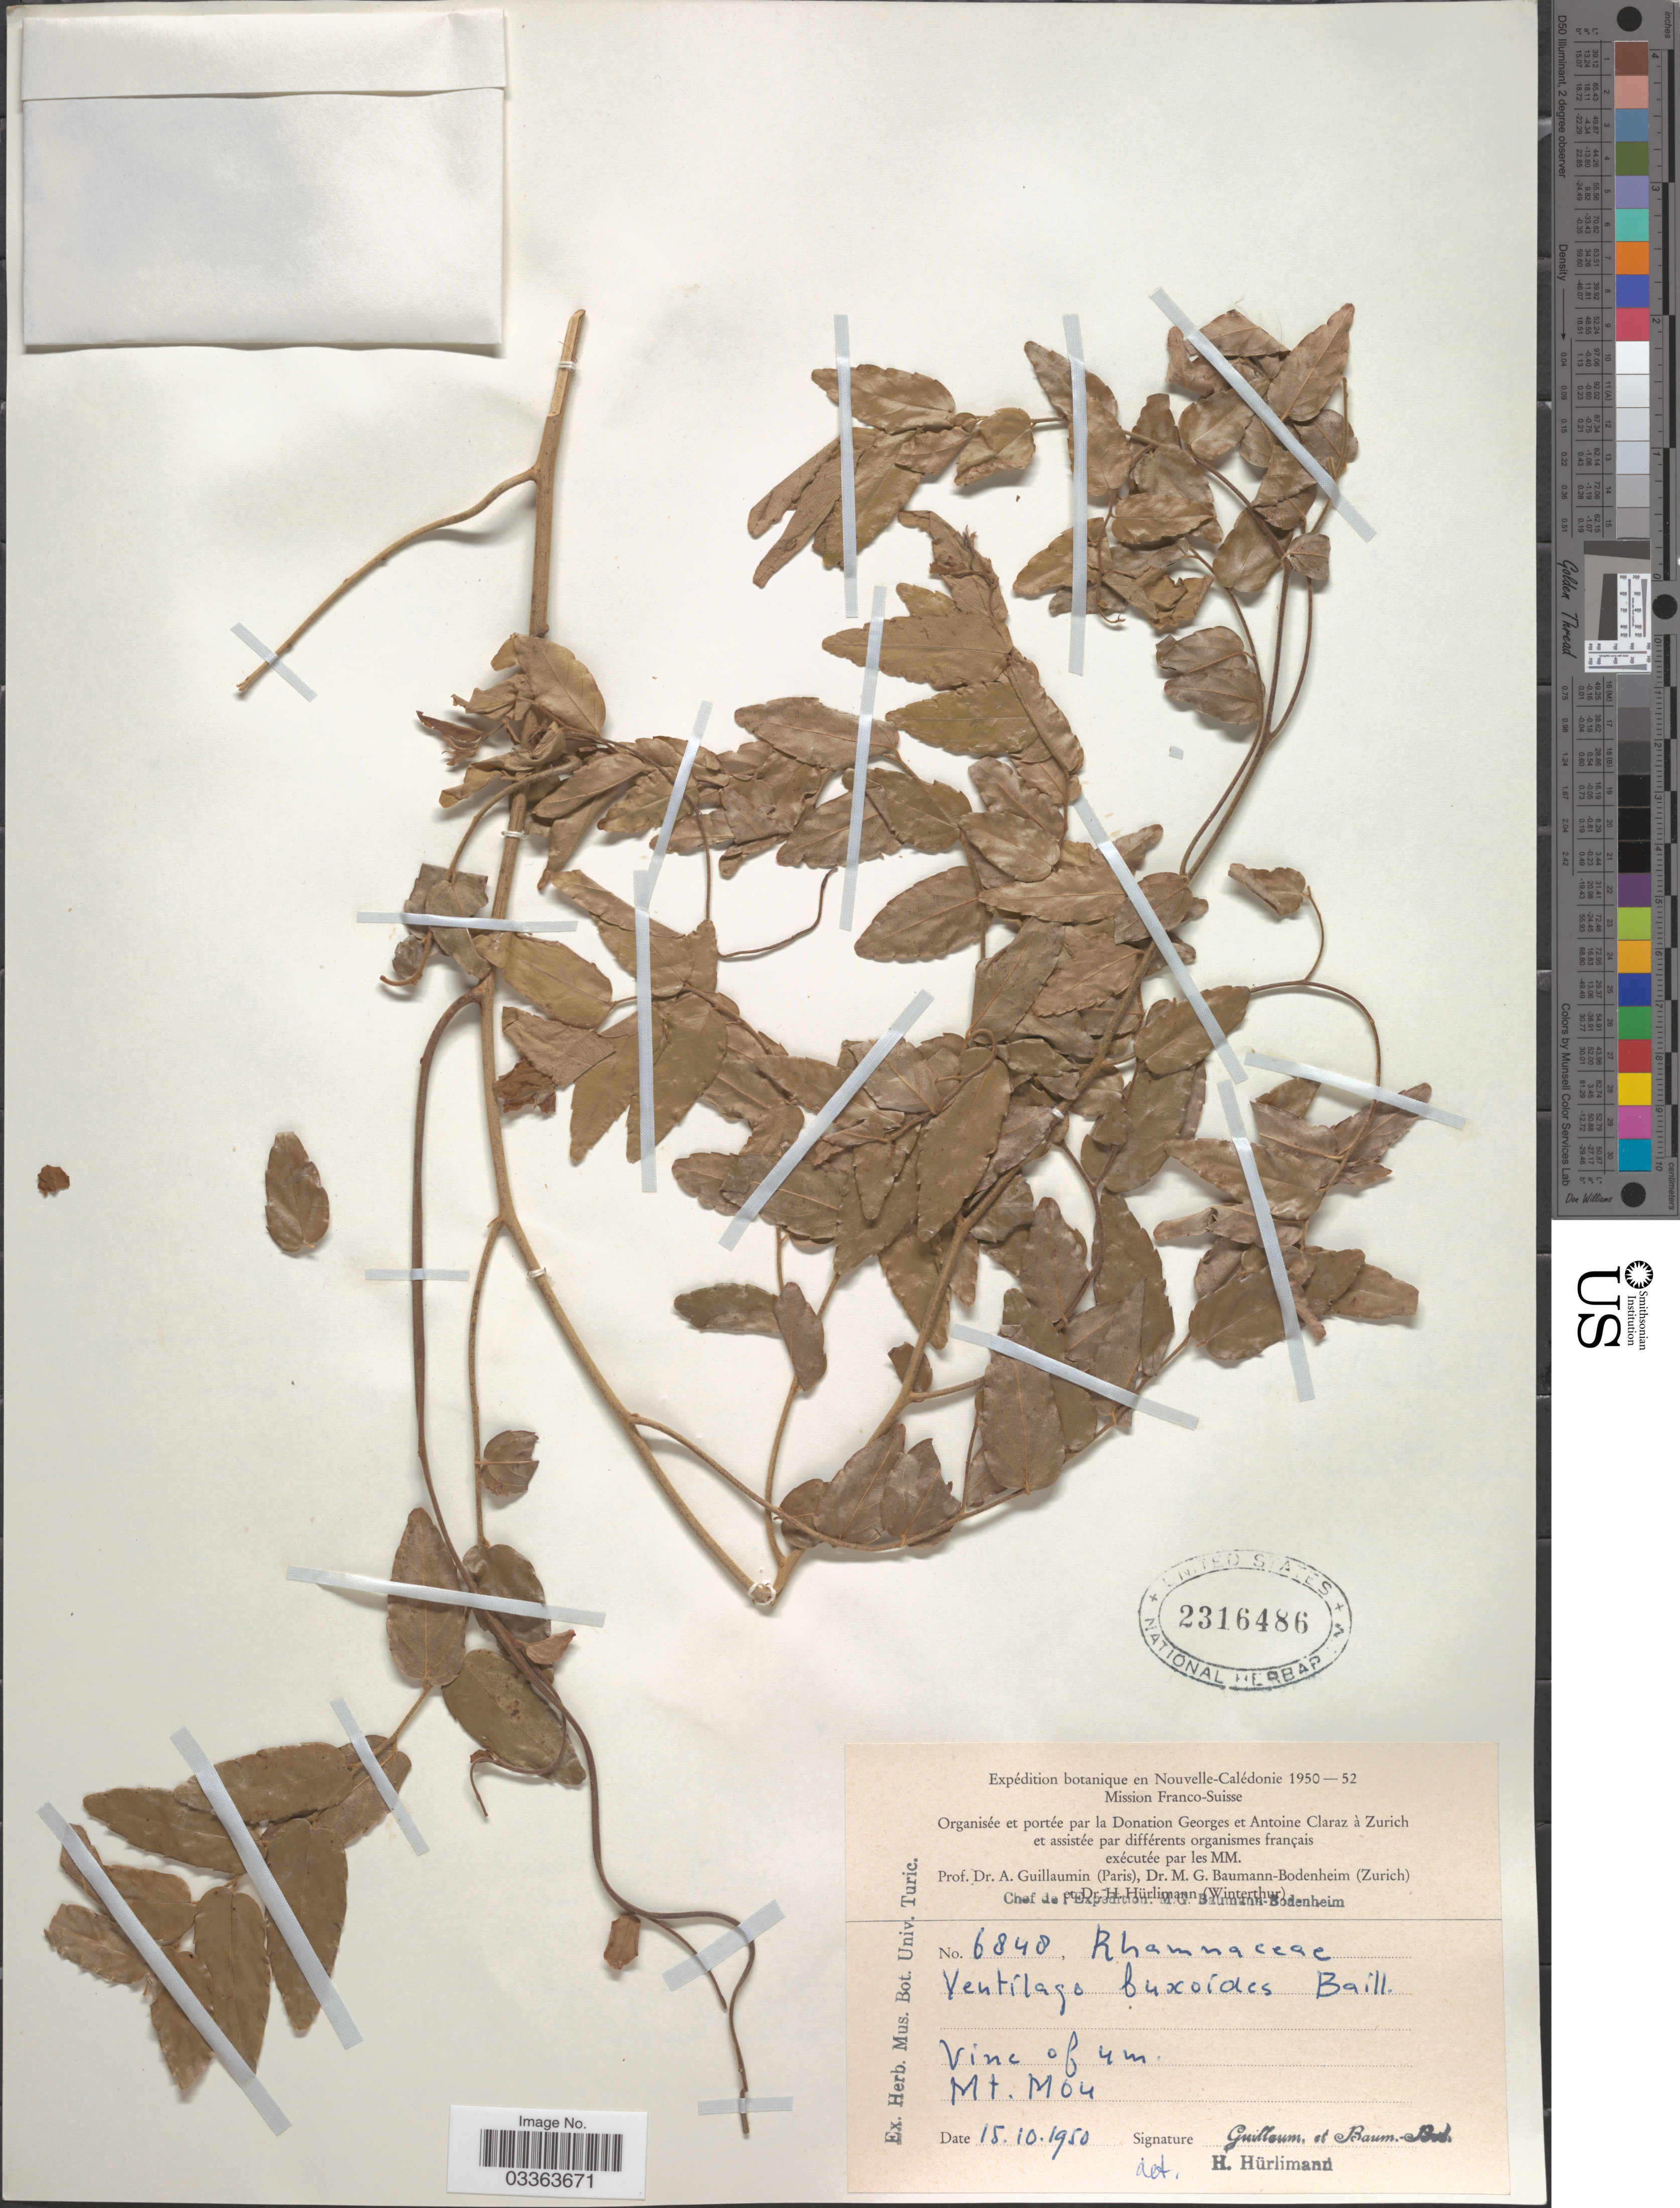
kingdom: Plantae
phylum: Tracheophyta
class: Magnoliopsida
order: Rosales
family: Rhamnaceae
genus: Ventilago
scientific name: Ventilago buxoides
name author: Baill.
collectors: M. G. Baumann-Bodenheim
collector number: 6848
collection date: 1950-10-15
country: New Caledonia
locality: Nouvelle-Calédonie. Mt. Mou.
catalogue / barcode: US 2316486